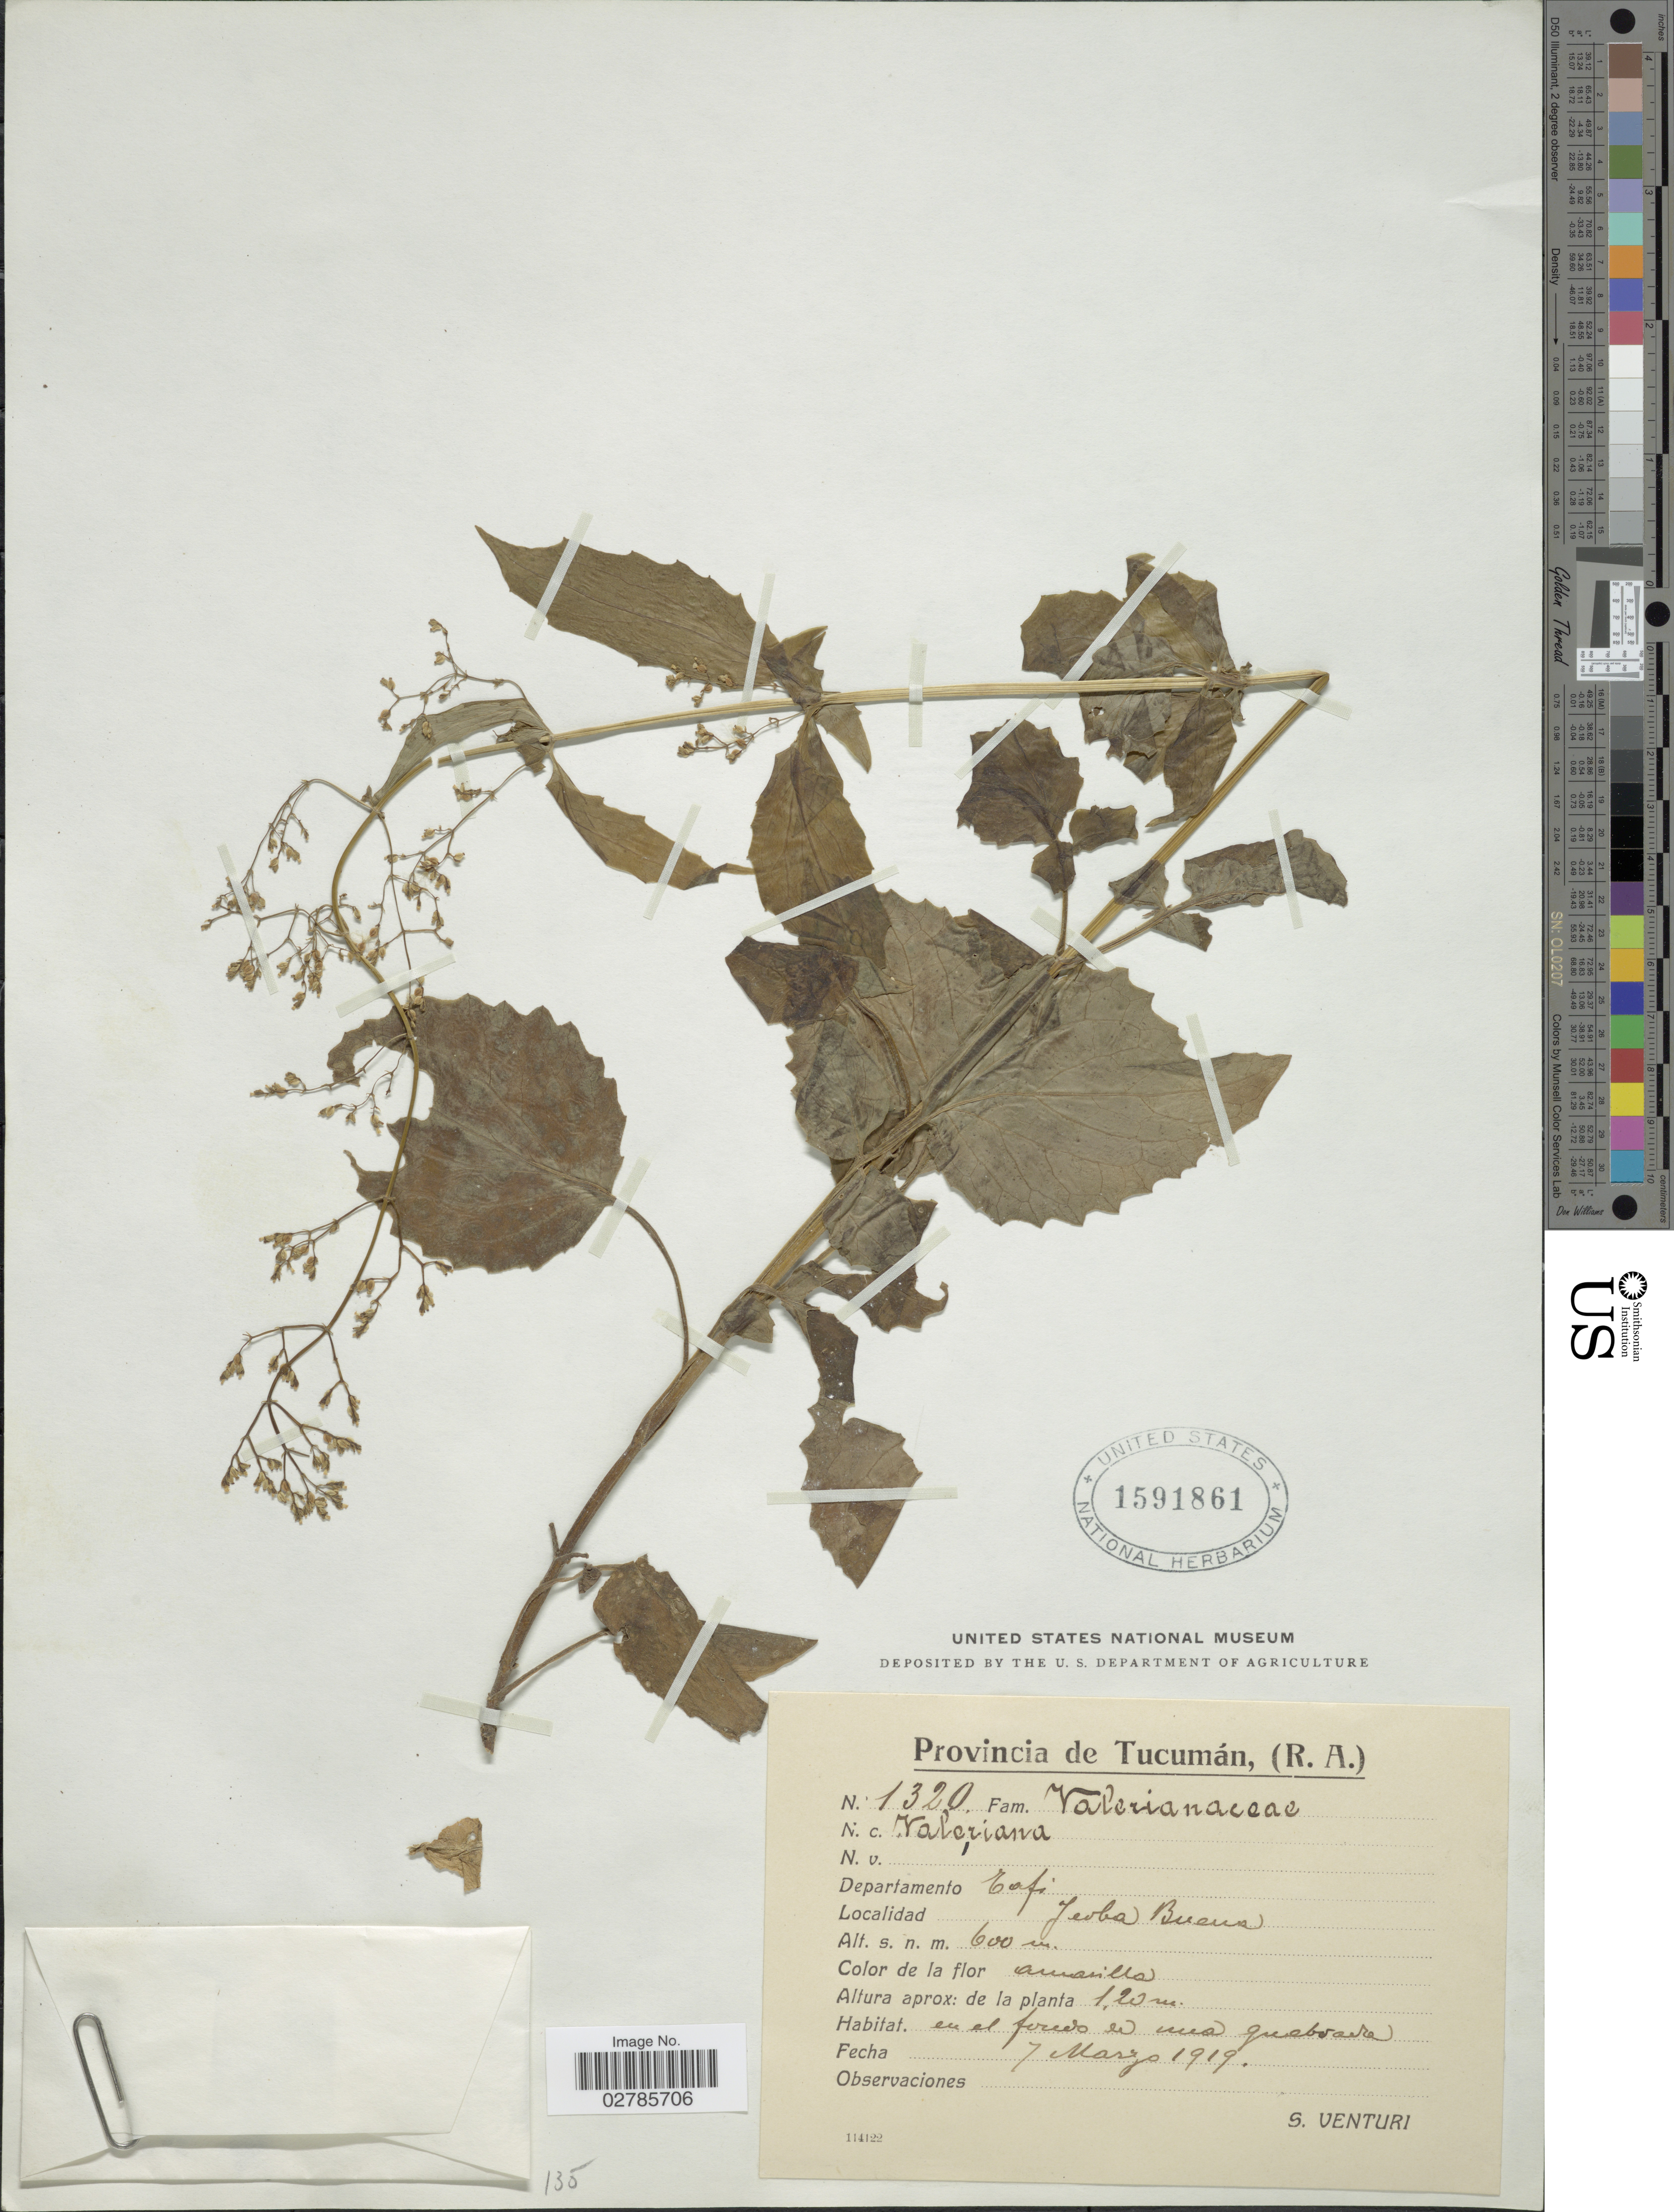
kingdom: Plantae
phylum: Tracheophyta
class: Magnoliopsida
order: Dipsacales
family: Caprifoliaceae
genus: Valeriana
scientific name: Valeriana sp.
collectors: S. Venturi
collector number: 1320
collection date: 1919-03-07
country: Argentina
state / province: Tucuman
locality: Departamento Tafi, Yerba Buena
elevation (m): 600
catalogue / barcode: US 1591861